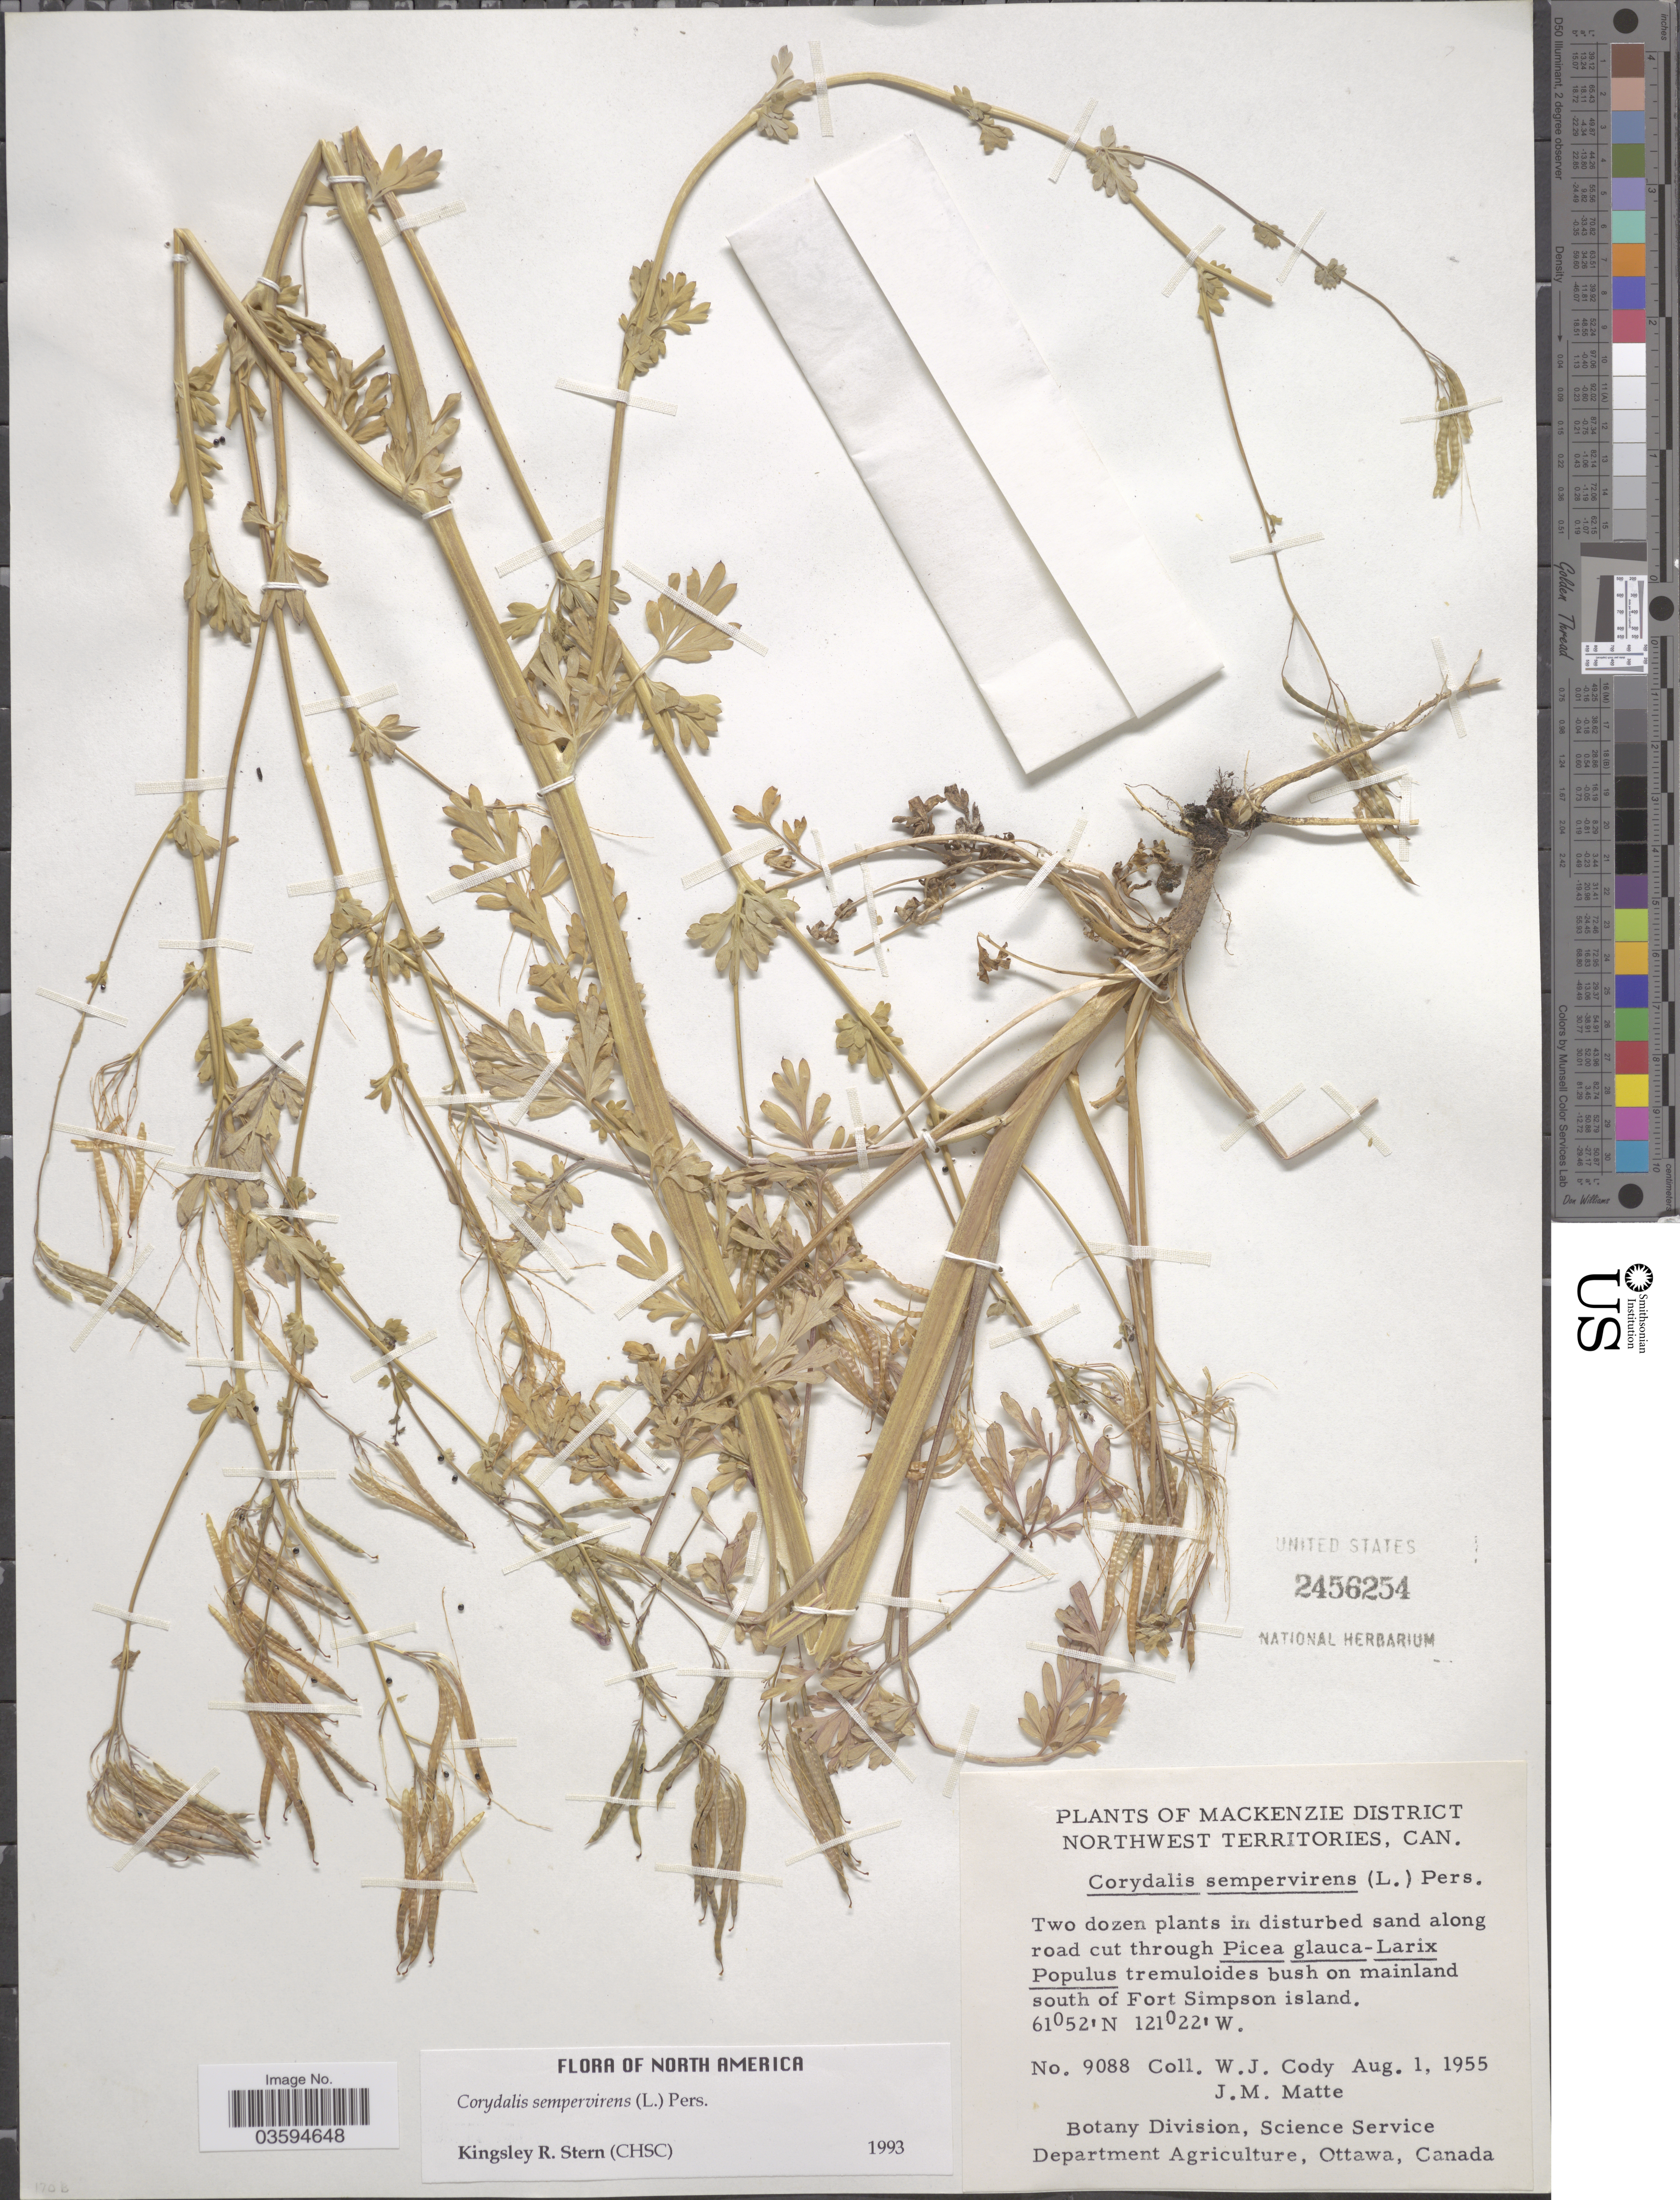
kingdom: Plantae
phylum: Tracheophyta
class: Magnoliopsida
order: Ranunculales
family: Papaveraceae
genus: Capnoides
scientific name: Capnoides sempervirens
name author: (L.) Borkh.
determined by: Strong, M. T., (US), Smithsonian Institution - National Museum of Natural History (UNITED STATES)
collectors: W. Cody & J. Matte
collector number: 9088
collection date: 1955-08-01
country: Canada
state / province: Northwest Territories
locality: Mackenzie District. On mainland south of Fort Simpson island.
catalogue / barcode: US 2456254